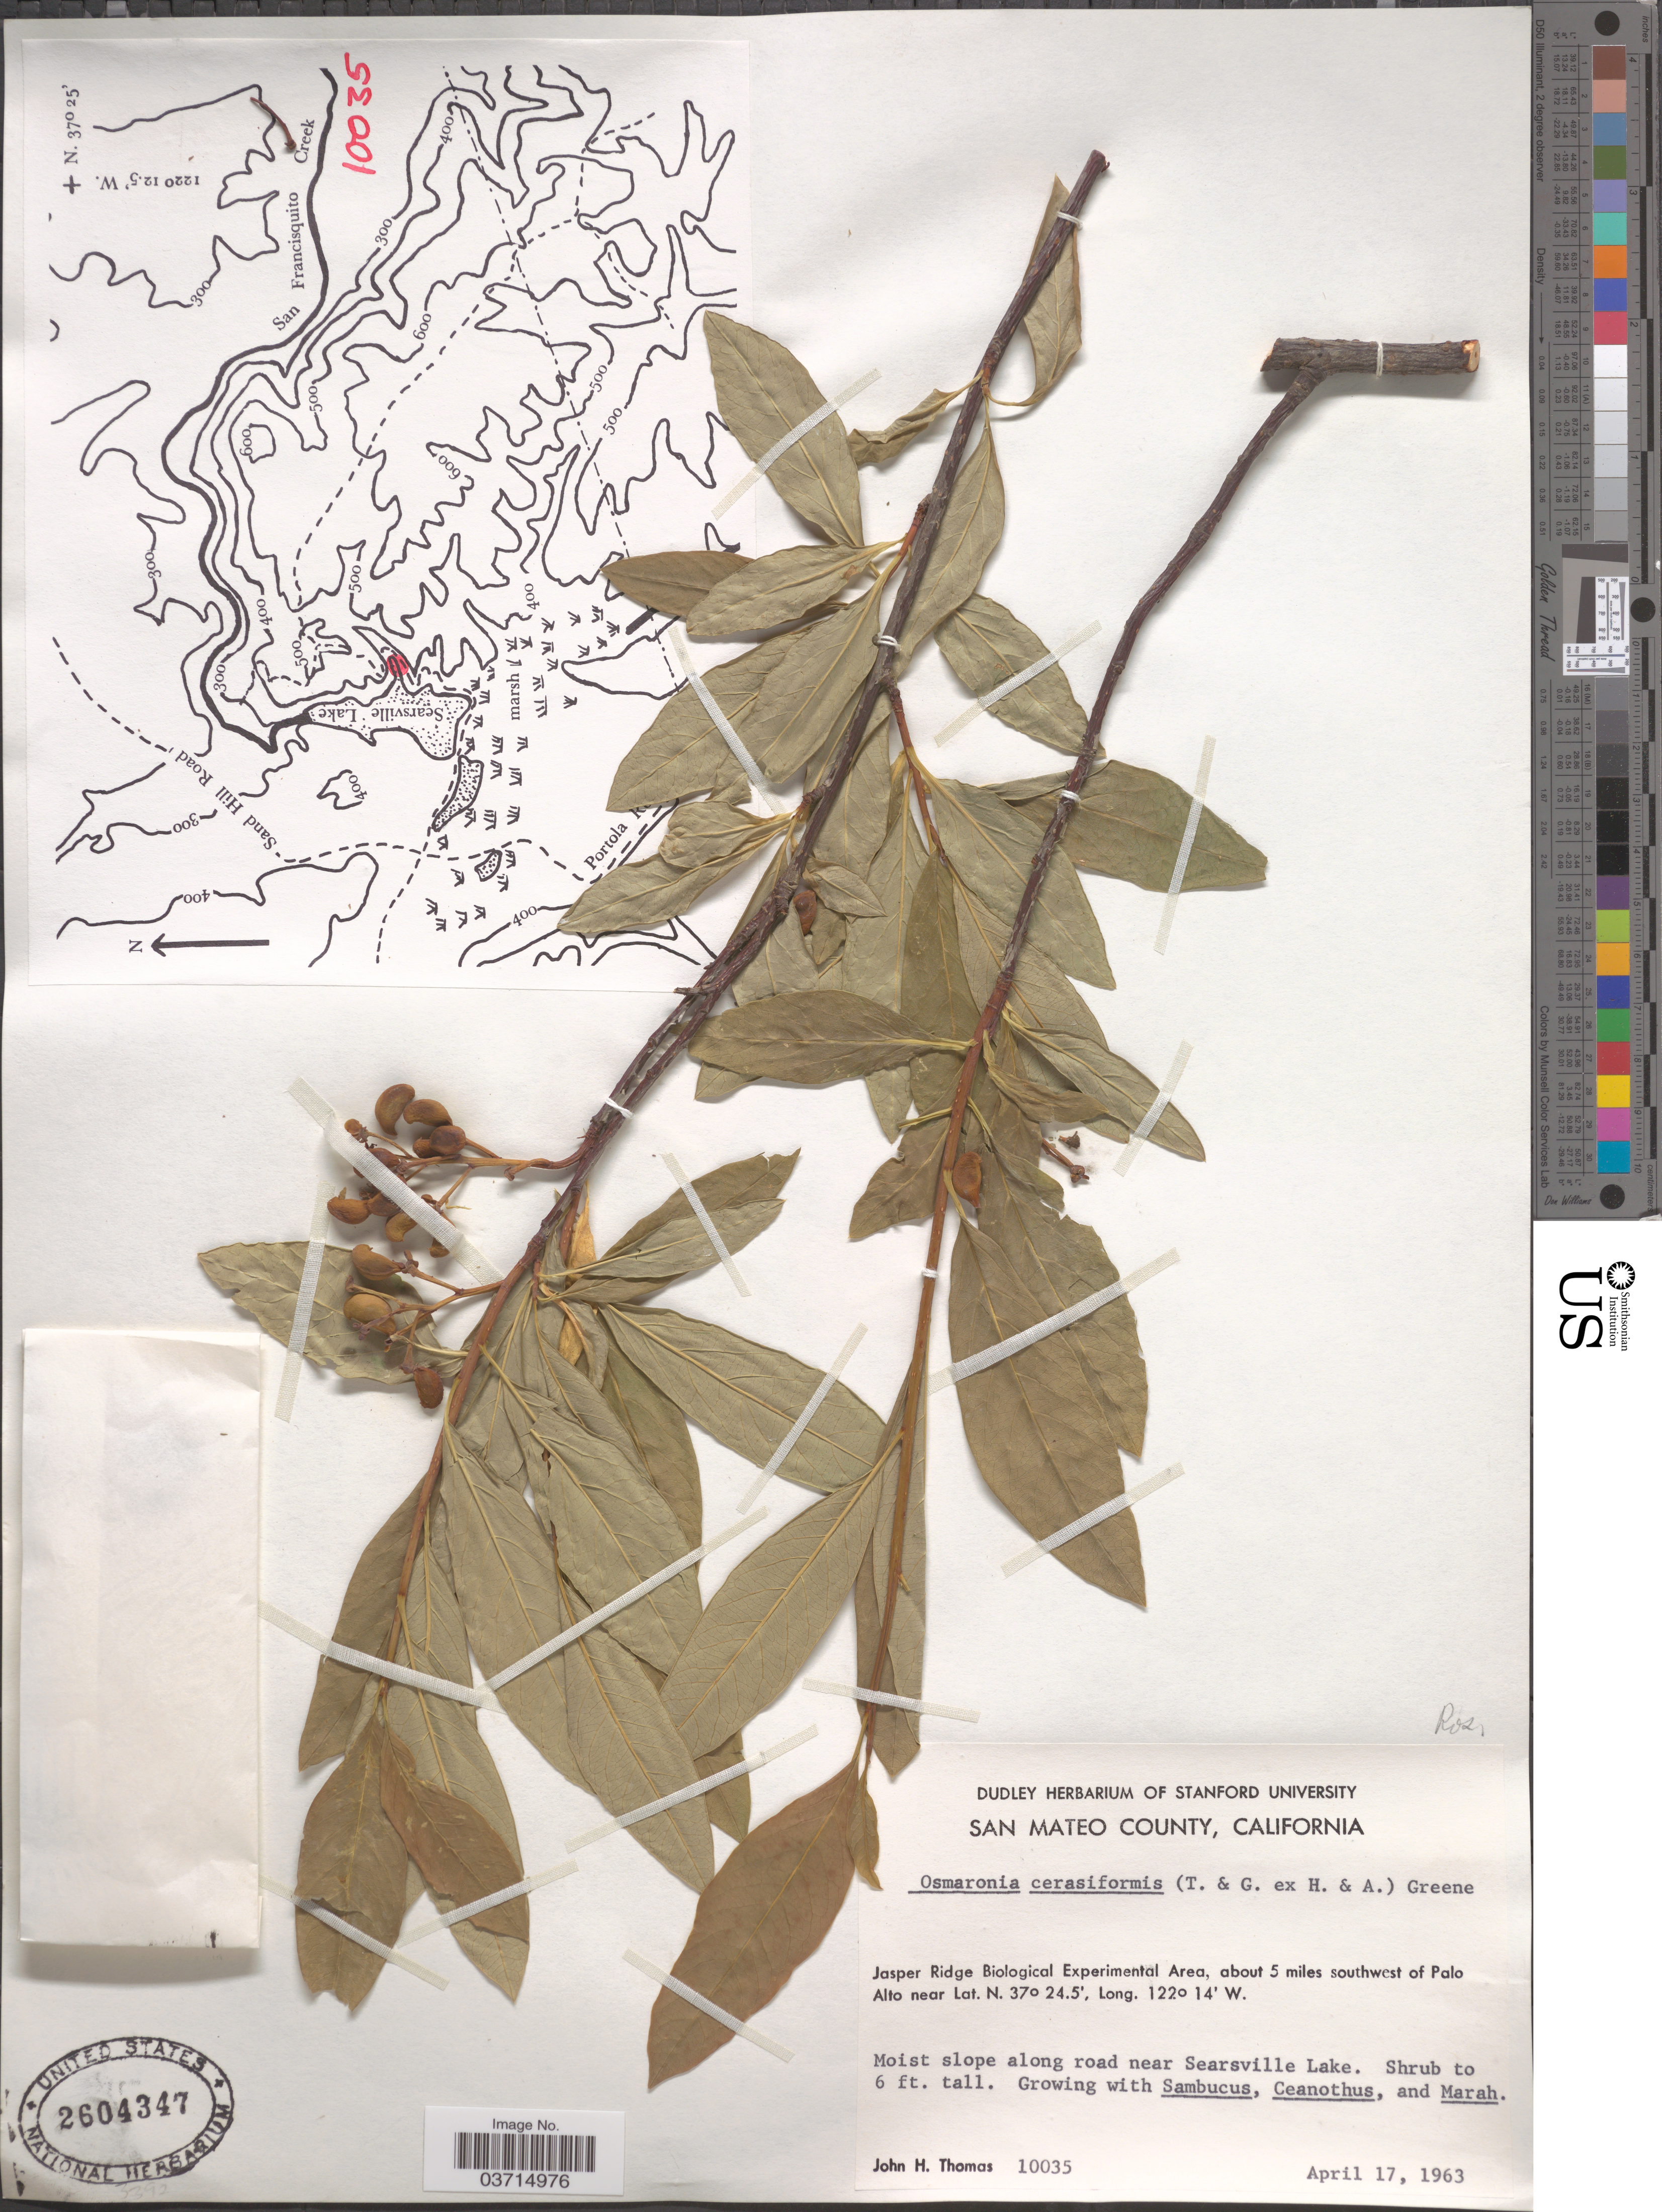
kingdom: Plantae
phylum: Tracheophyta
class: Magnoliopsida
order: Rosales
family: Rosaceae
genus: Oemleria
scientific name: Oemleria cerasiformis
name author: (Torr. & A. Gray ex Hook. & Arn.) J.W. Landon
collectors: J. H. Thomas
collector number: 10035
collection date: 1963-04-17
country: United States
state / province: California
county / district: San Mateo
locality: San Mateo County. Jasper Ridge Biological Experimental Area, about 5 miles southwest of Palo Alto. Along road near Searsville Lake.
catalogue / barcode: US 2604347